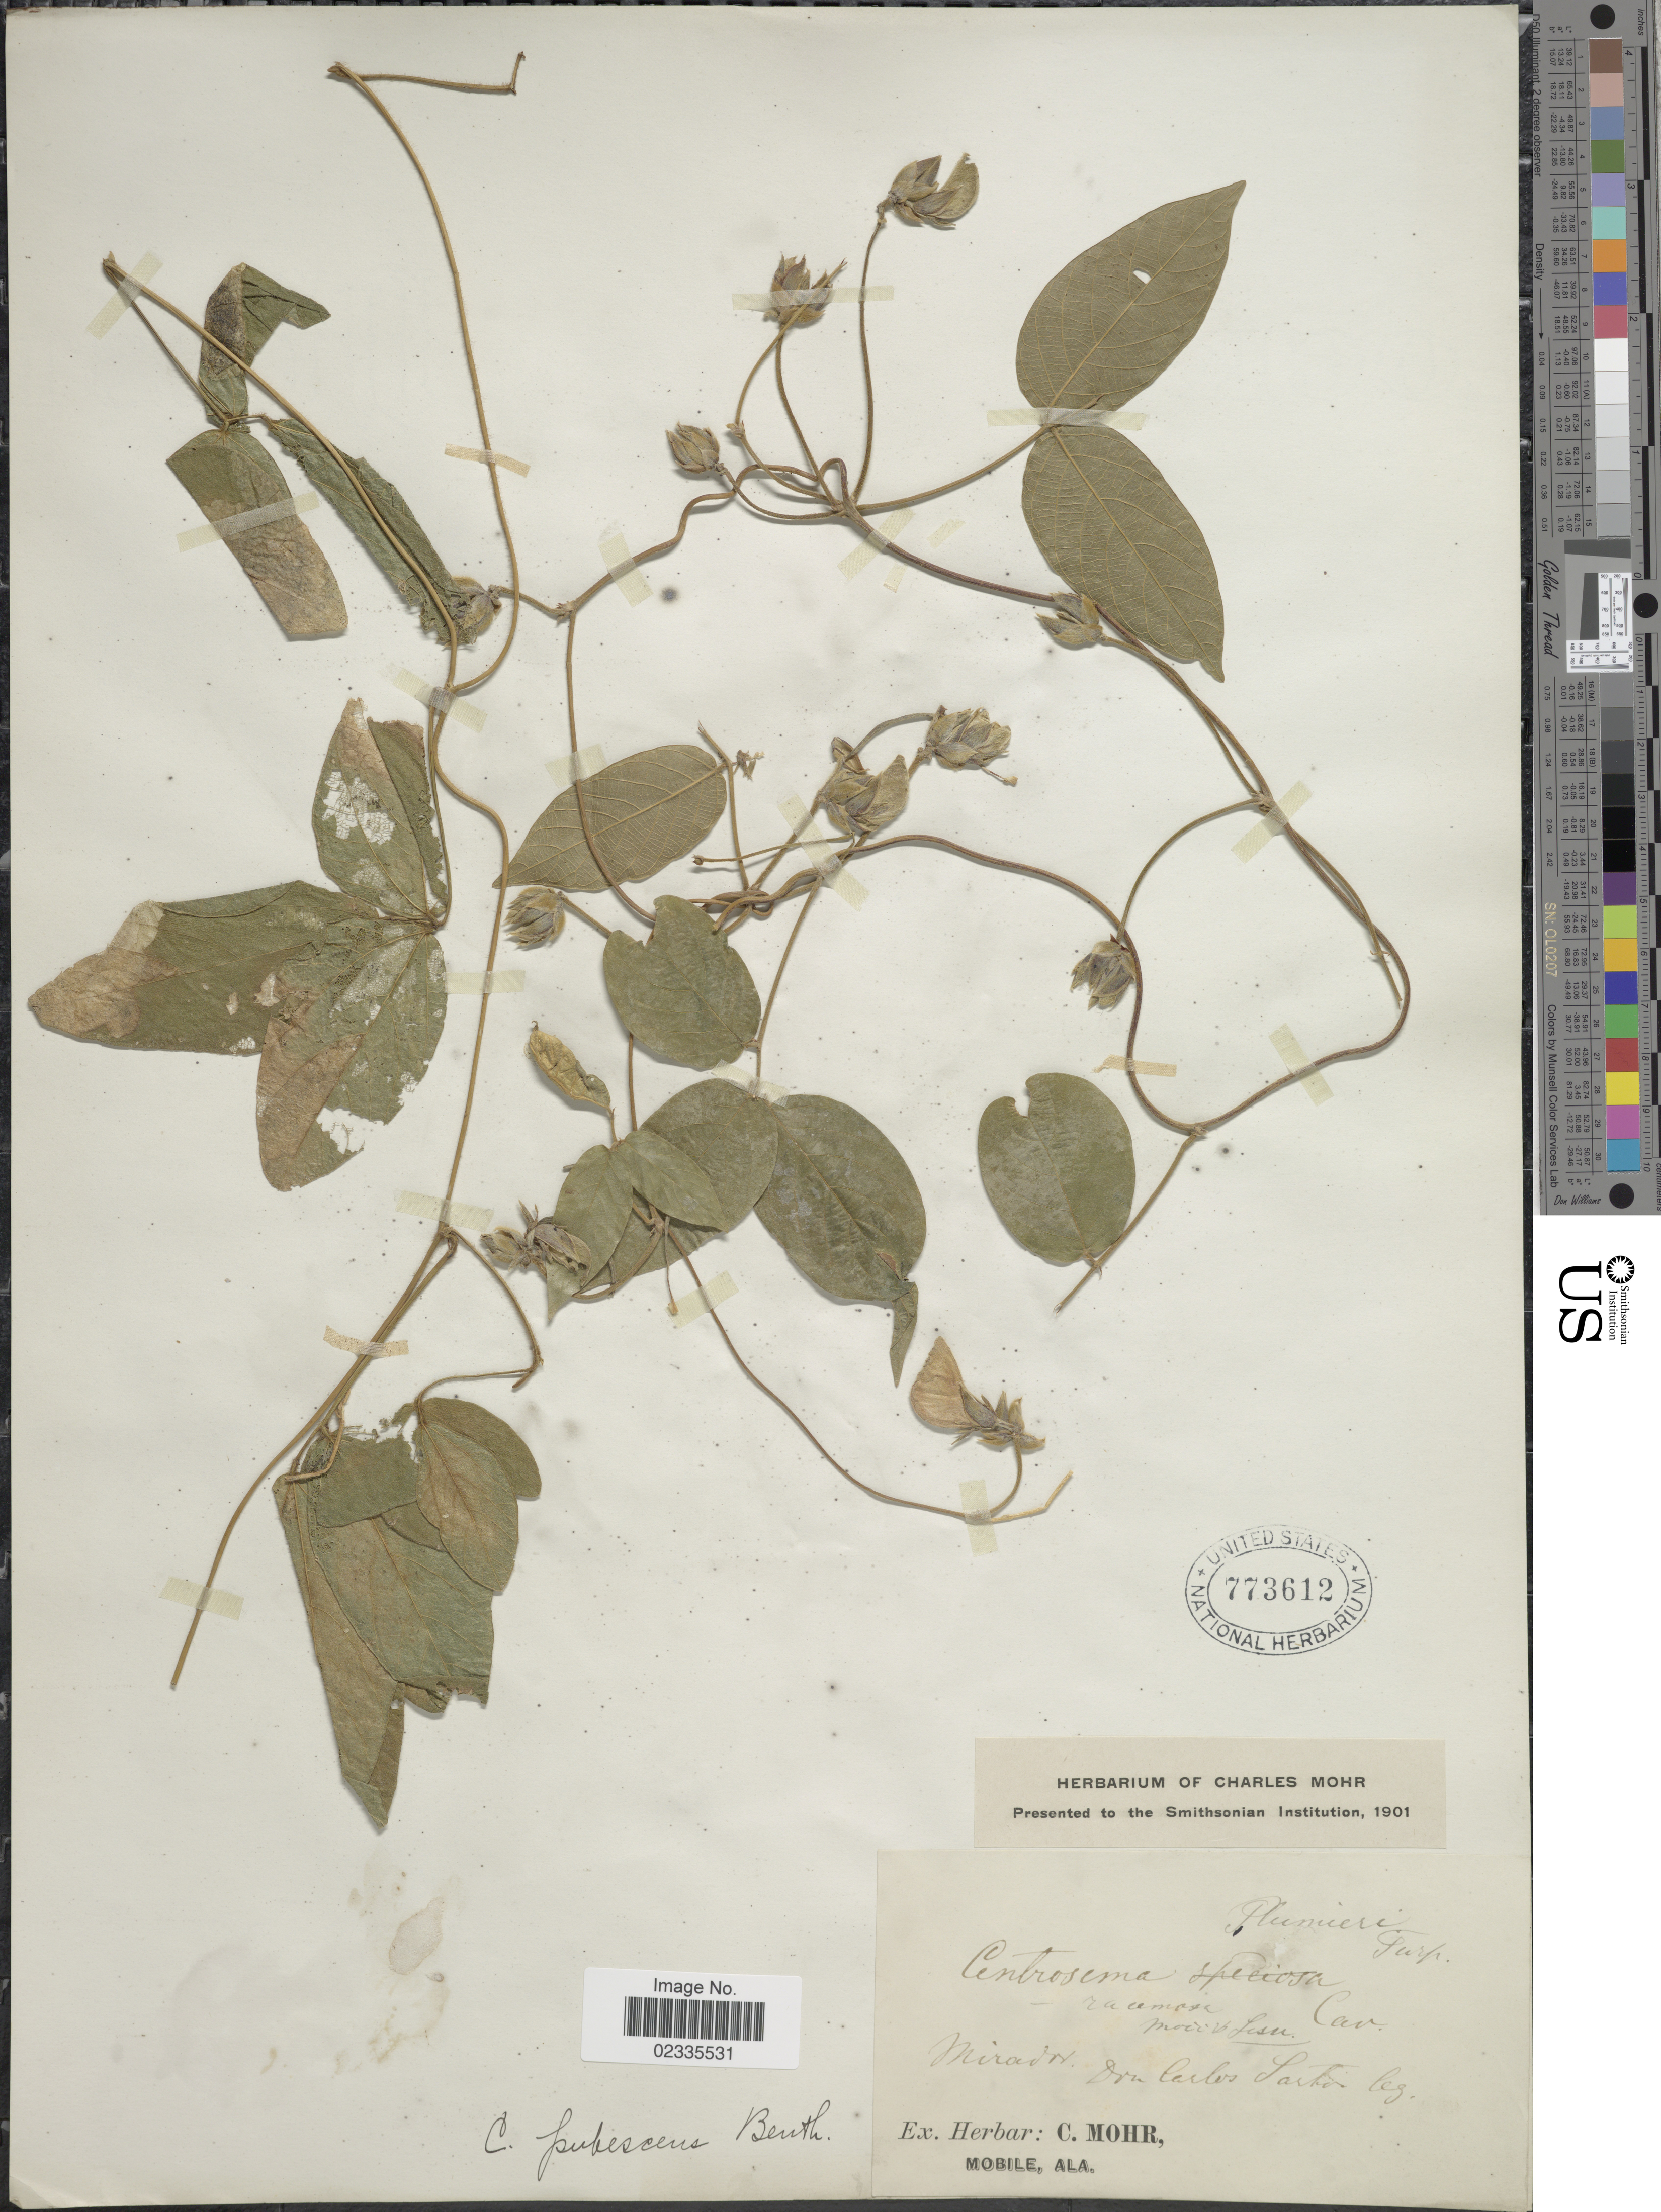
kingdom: Plantae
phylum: Tracheophyta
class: Magnoliopsida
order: Fabales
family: Fabaceae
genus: Centrosema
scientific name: Centrosema pubescens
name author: Benth.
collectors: C. Sartorius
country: Mexico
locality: Mirador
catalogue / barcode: US 773612